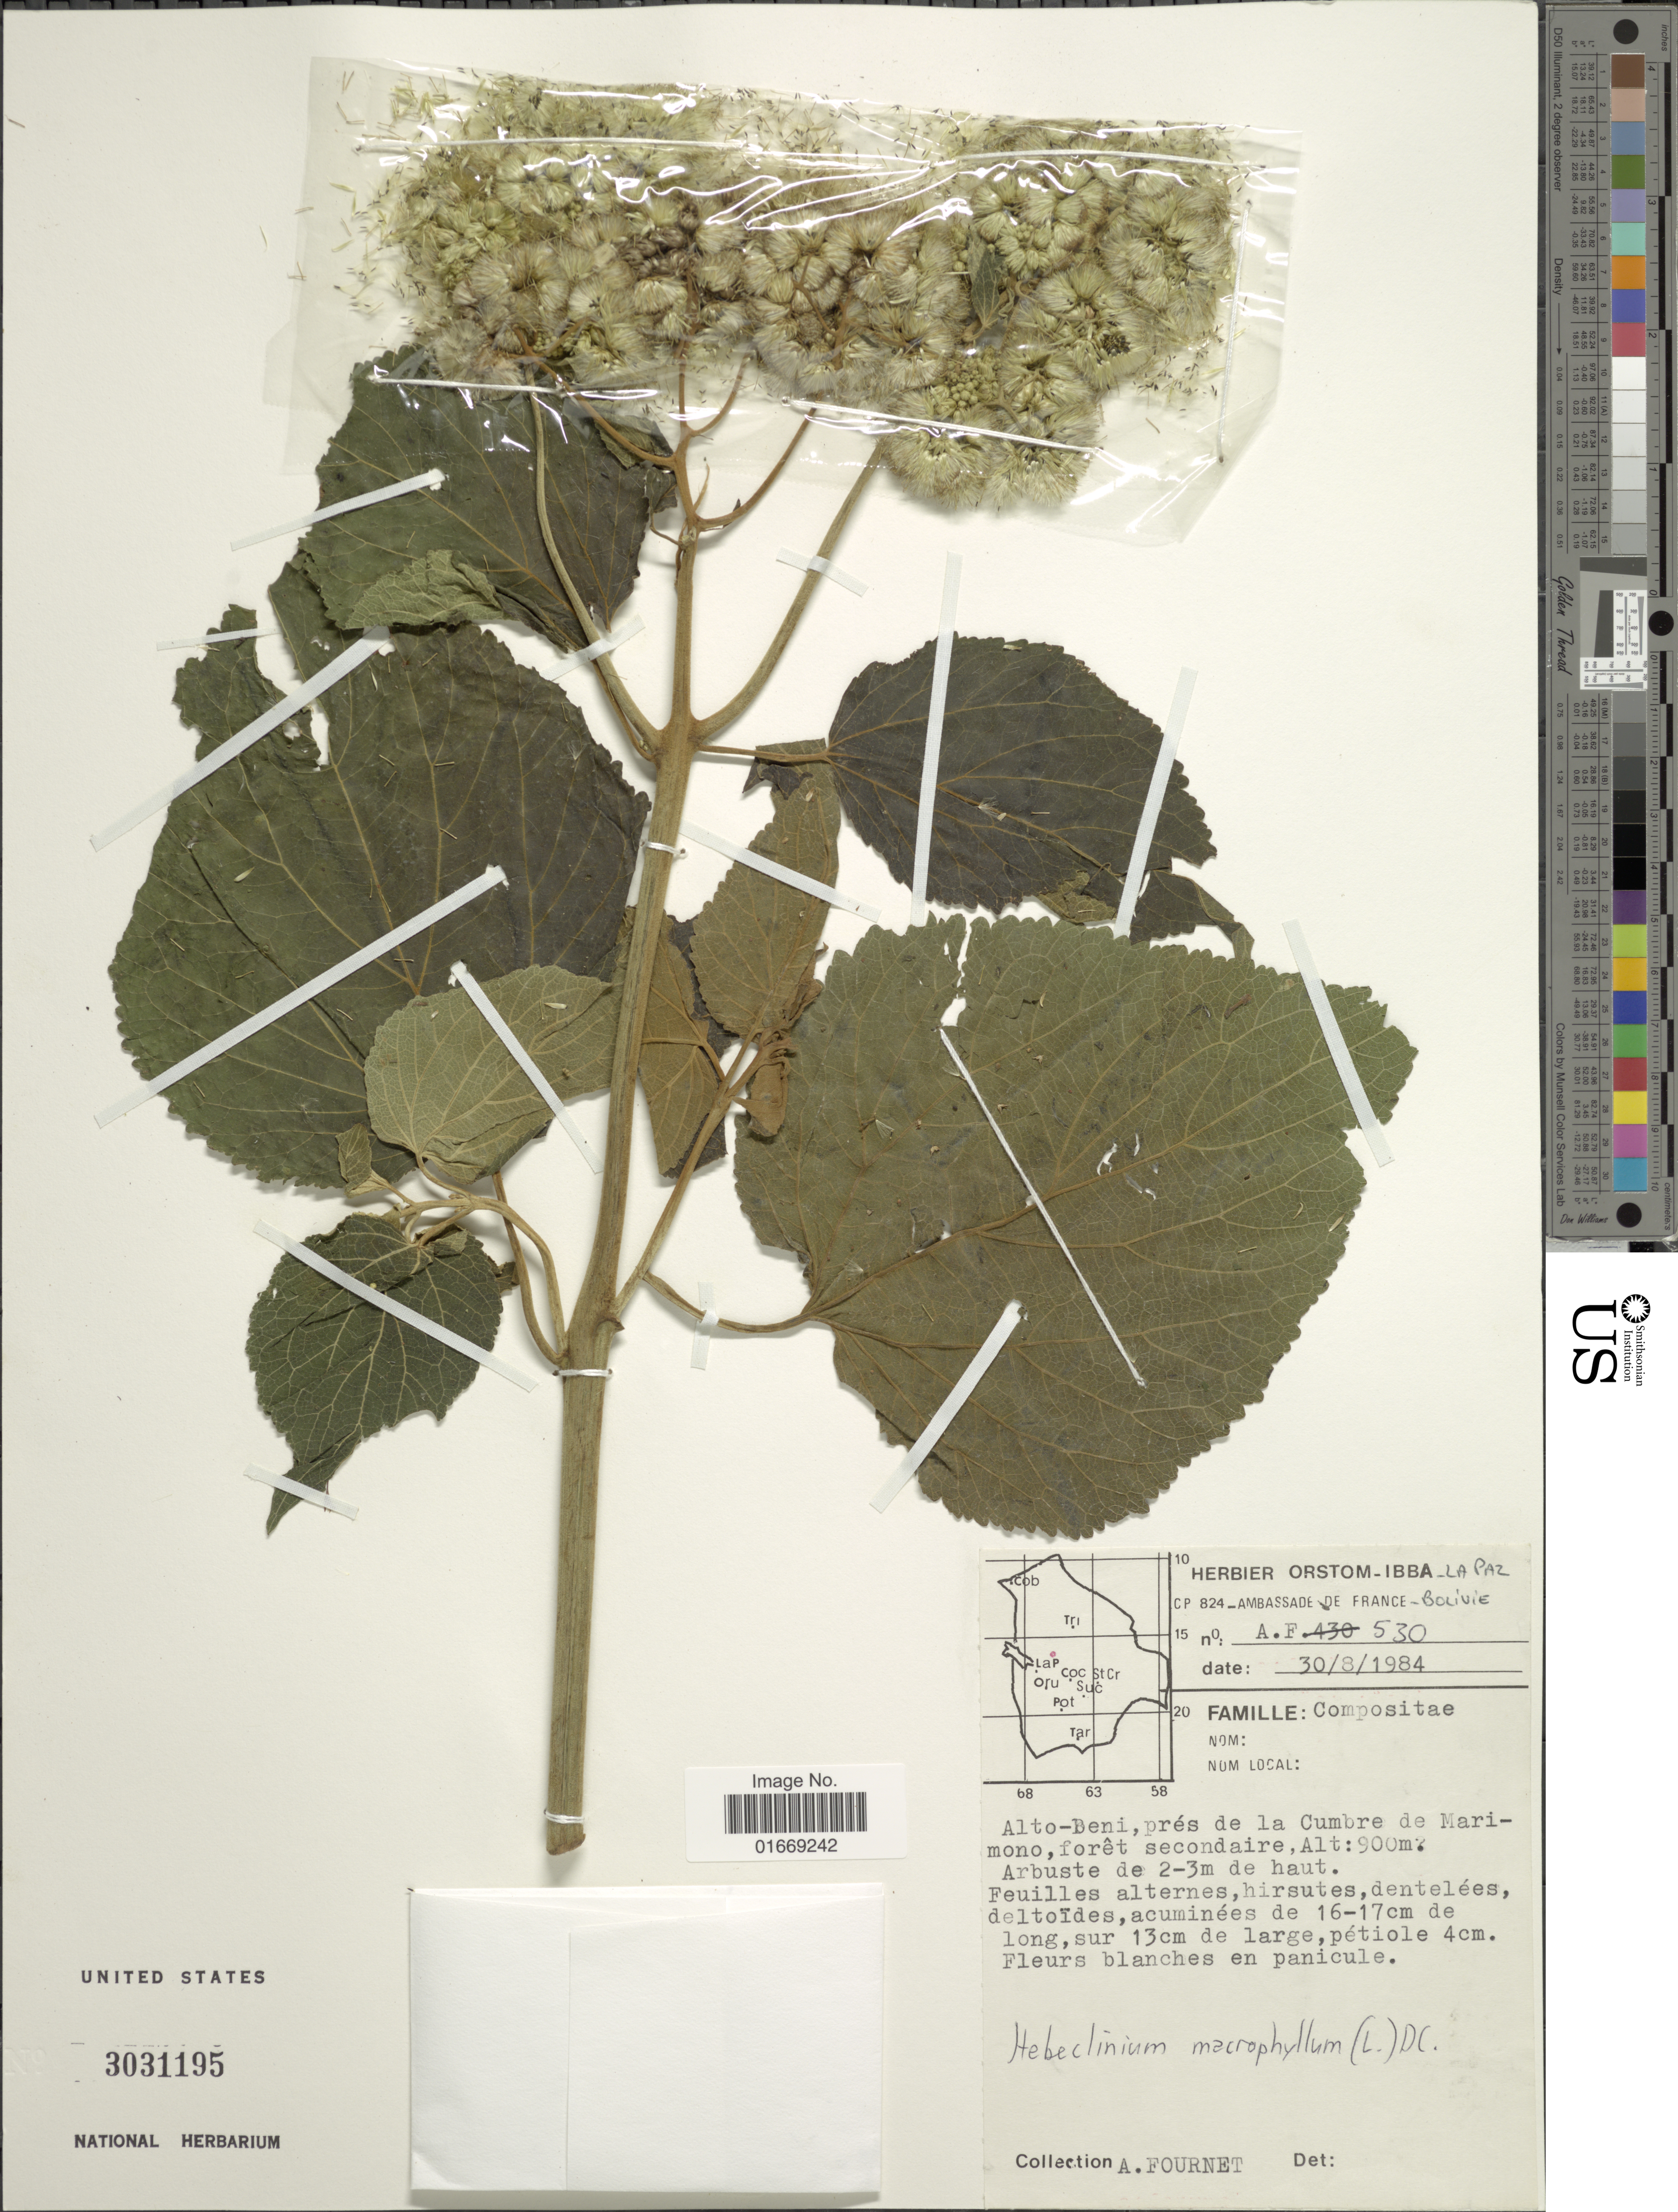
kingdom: Plantae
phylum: Tracheophyta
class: Magnoliopsida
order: Asterales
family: Asteraceae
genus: Hebeclinium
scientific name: Hebeclinium macrophyllum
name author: (L.) DC.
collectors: A. Fournet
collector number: A.F. 530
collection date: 1984-08-30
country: Bolivia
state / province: Beni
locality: Alto-Beni, prés de la Cumbre de Marimono, forêt secondaire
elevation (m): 900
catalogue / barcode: US 3031195